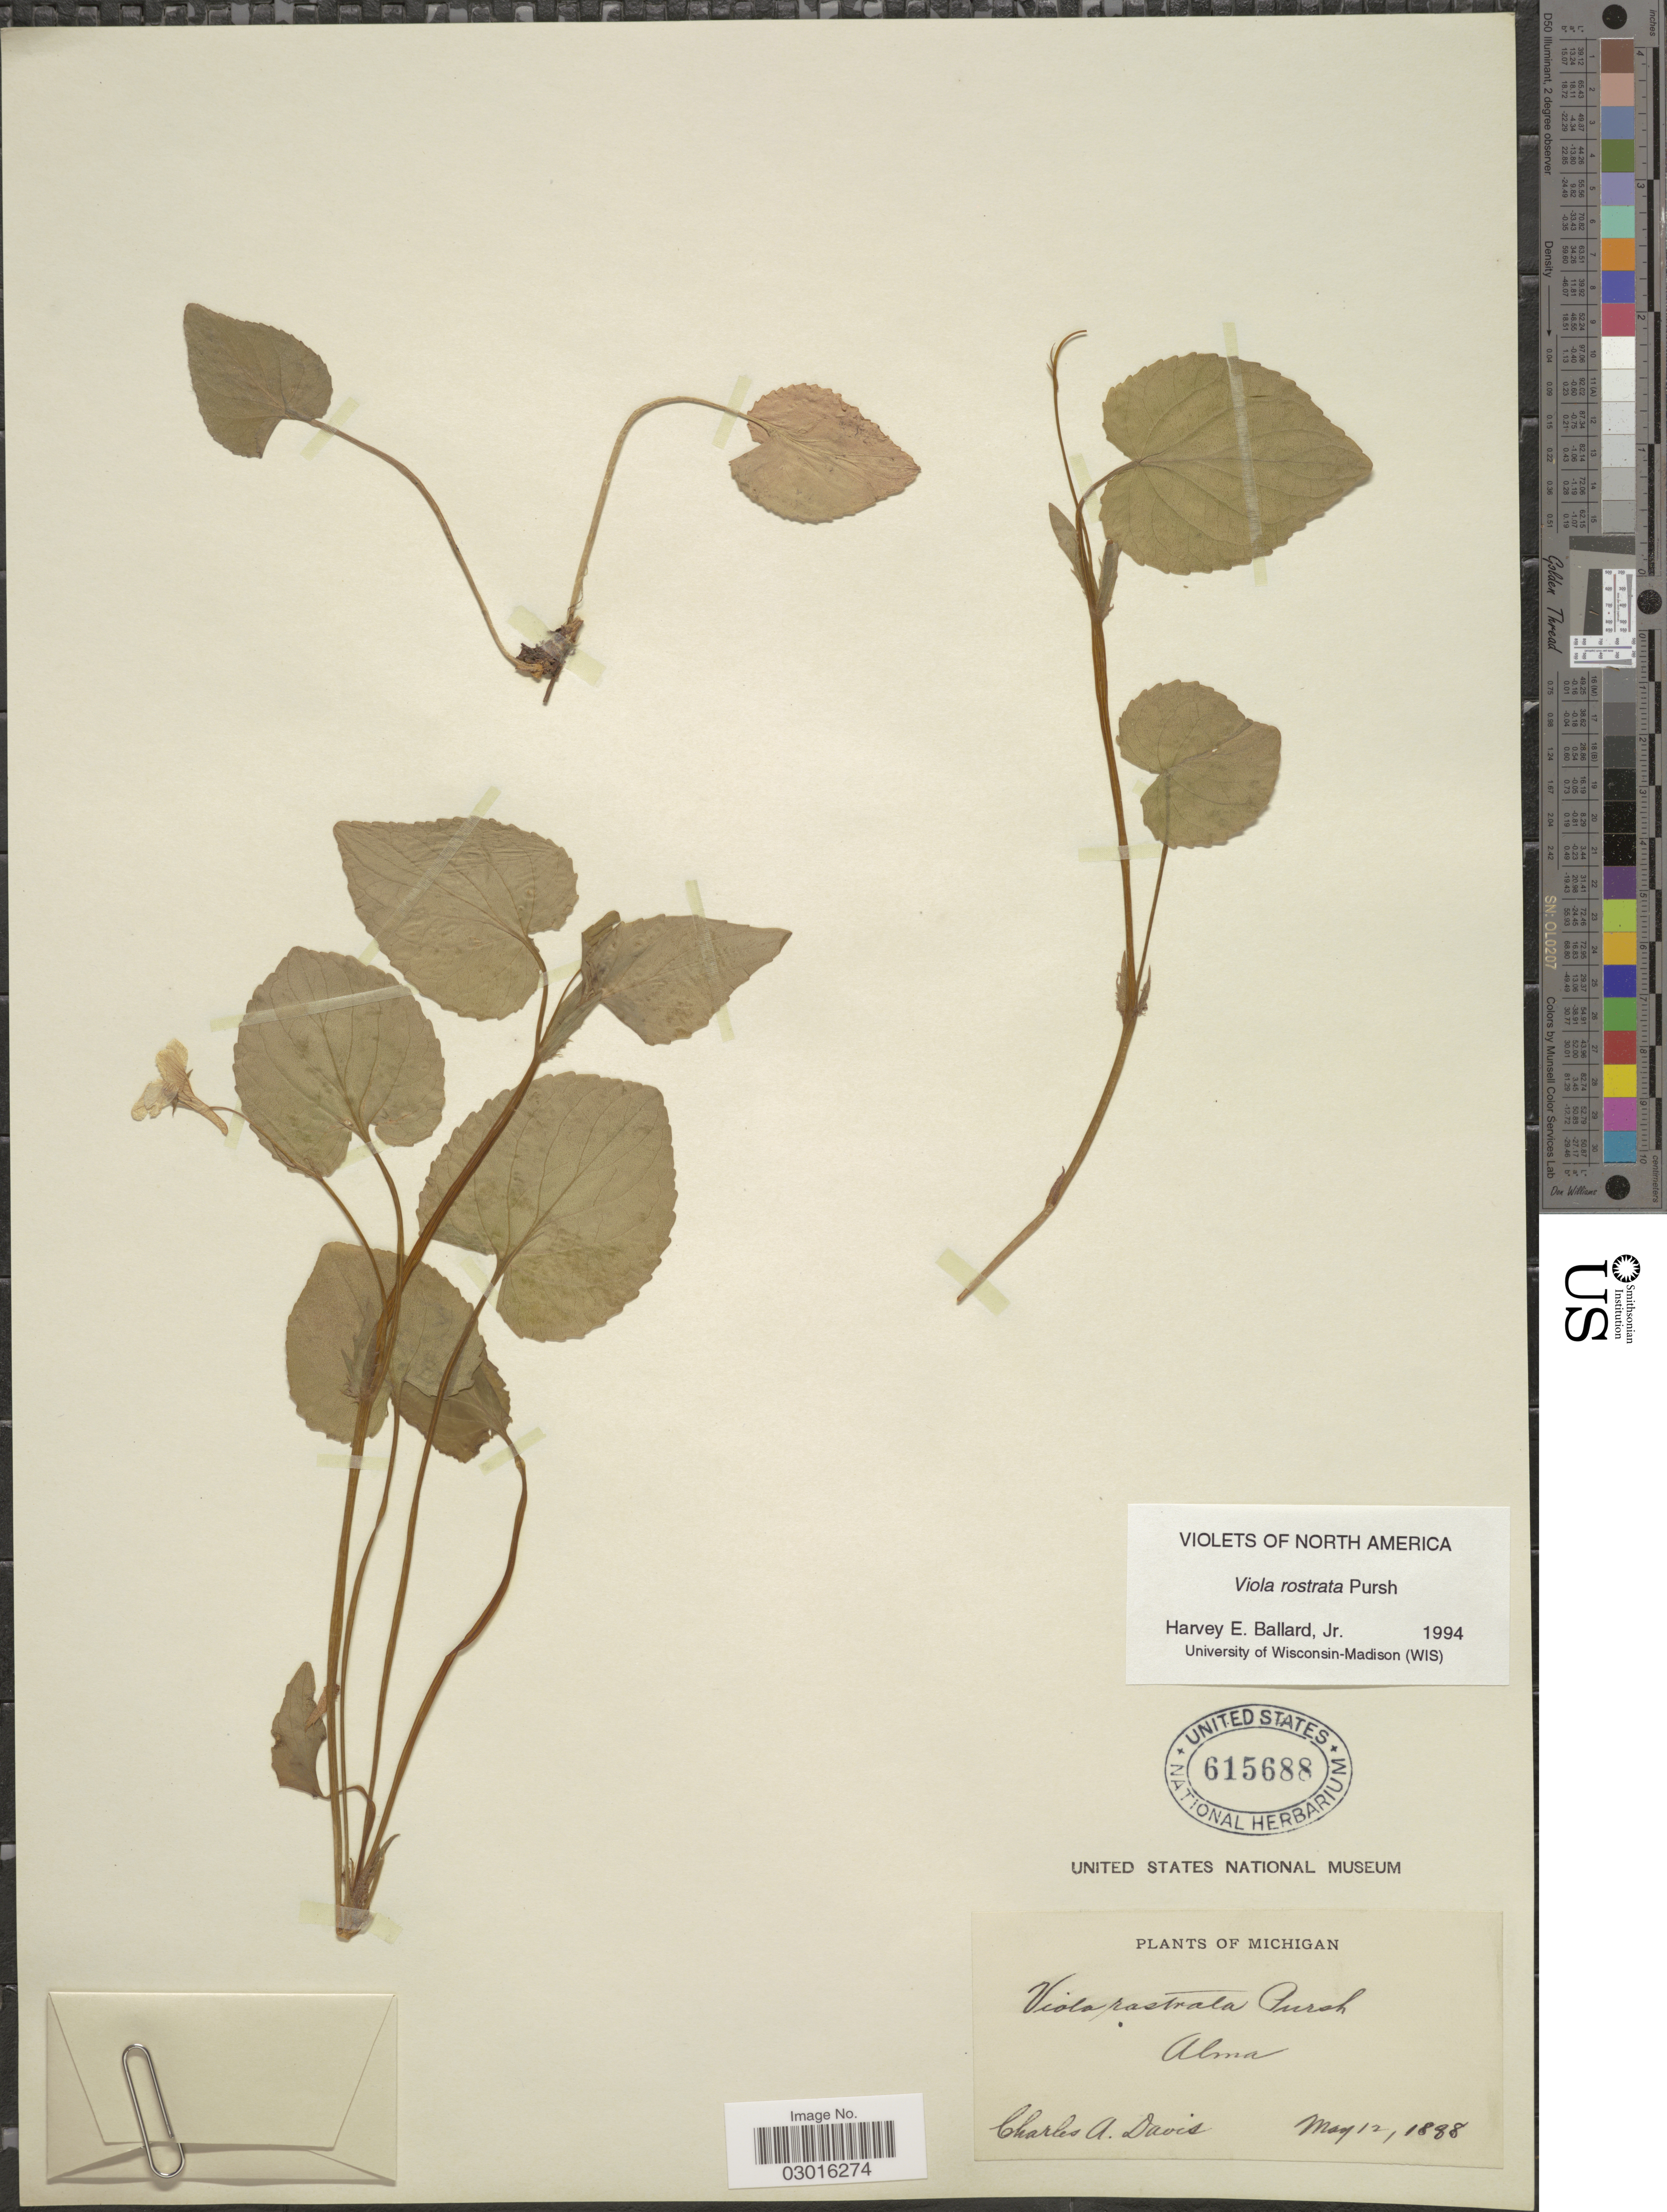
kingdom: Plantae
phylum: Tracheophyta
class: Magnoliopsida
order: Malpighiales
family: Violaceae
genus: Viola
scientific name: Viola rostrata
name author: Pursh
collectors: C. Davis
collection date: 1888-05-12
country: United States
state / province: Michigan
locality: Alma.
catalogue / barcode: US 615688